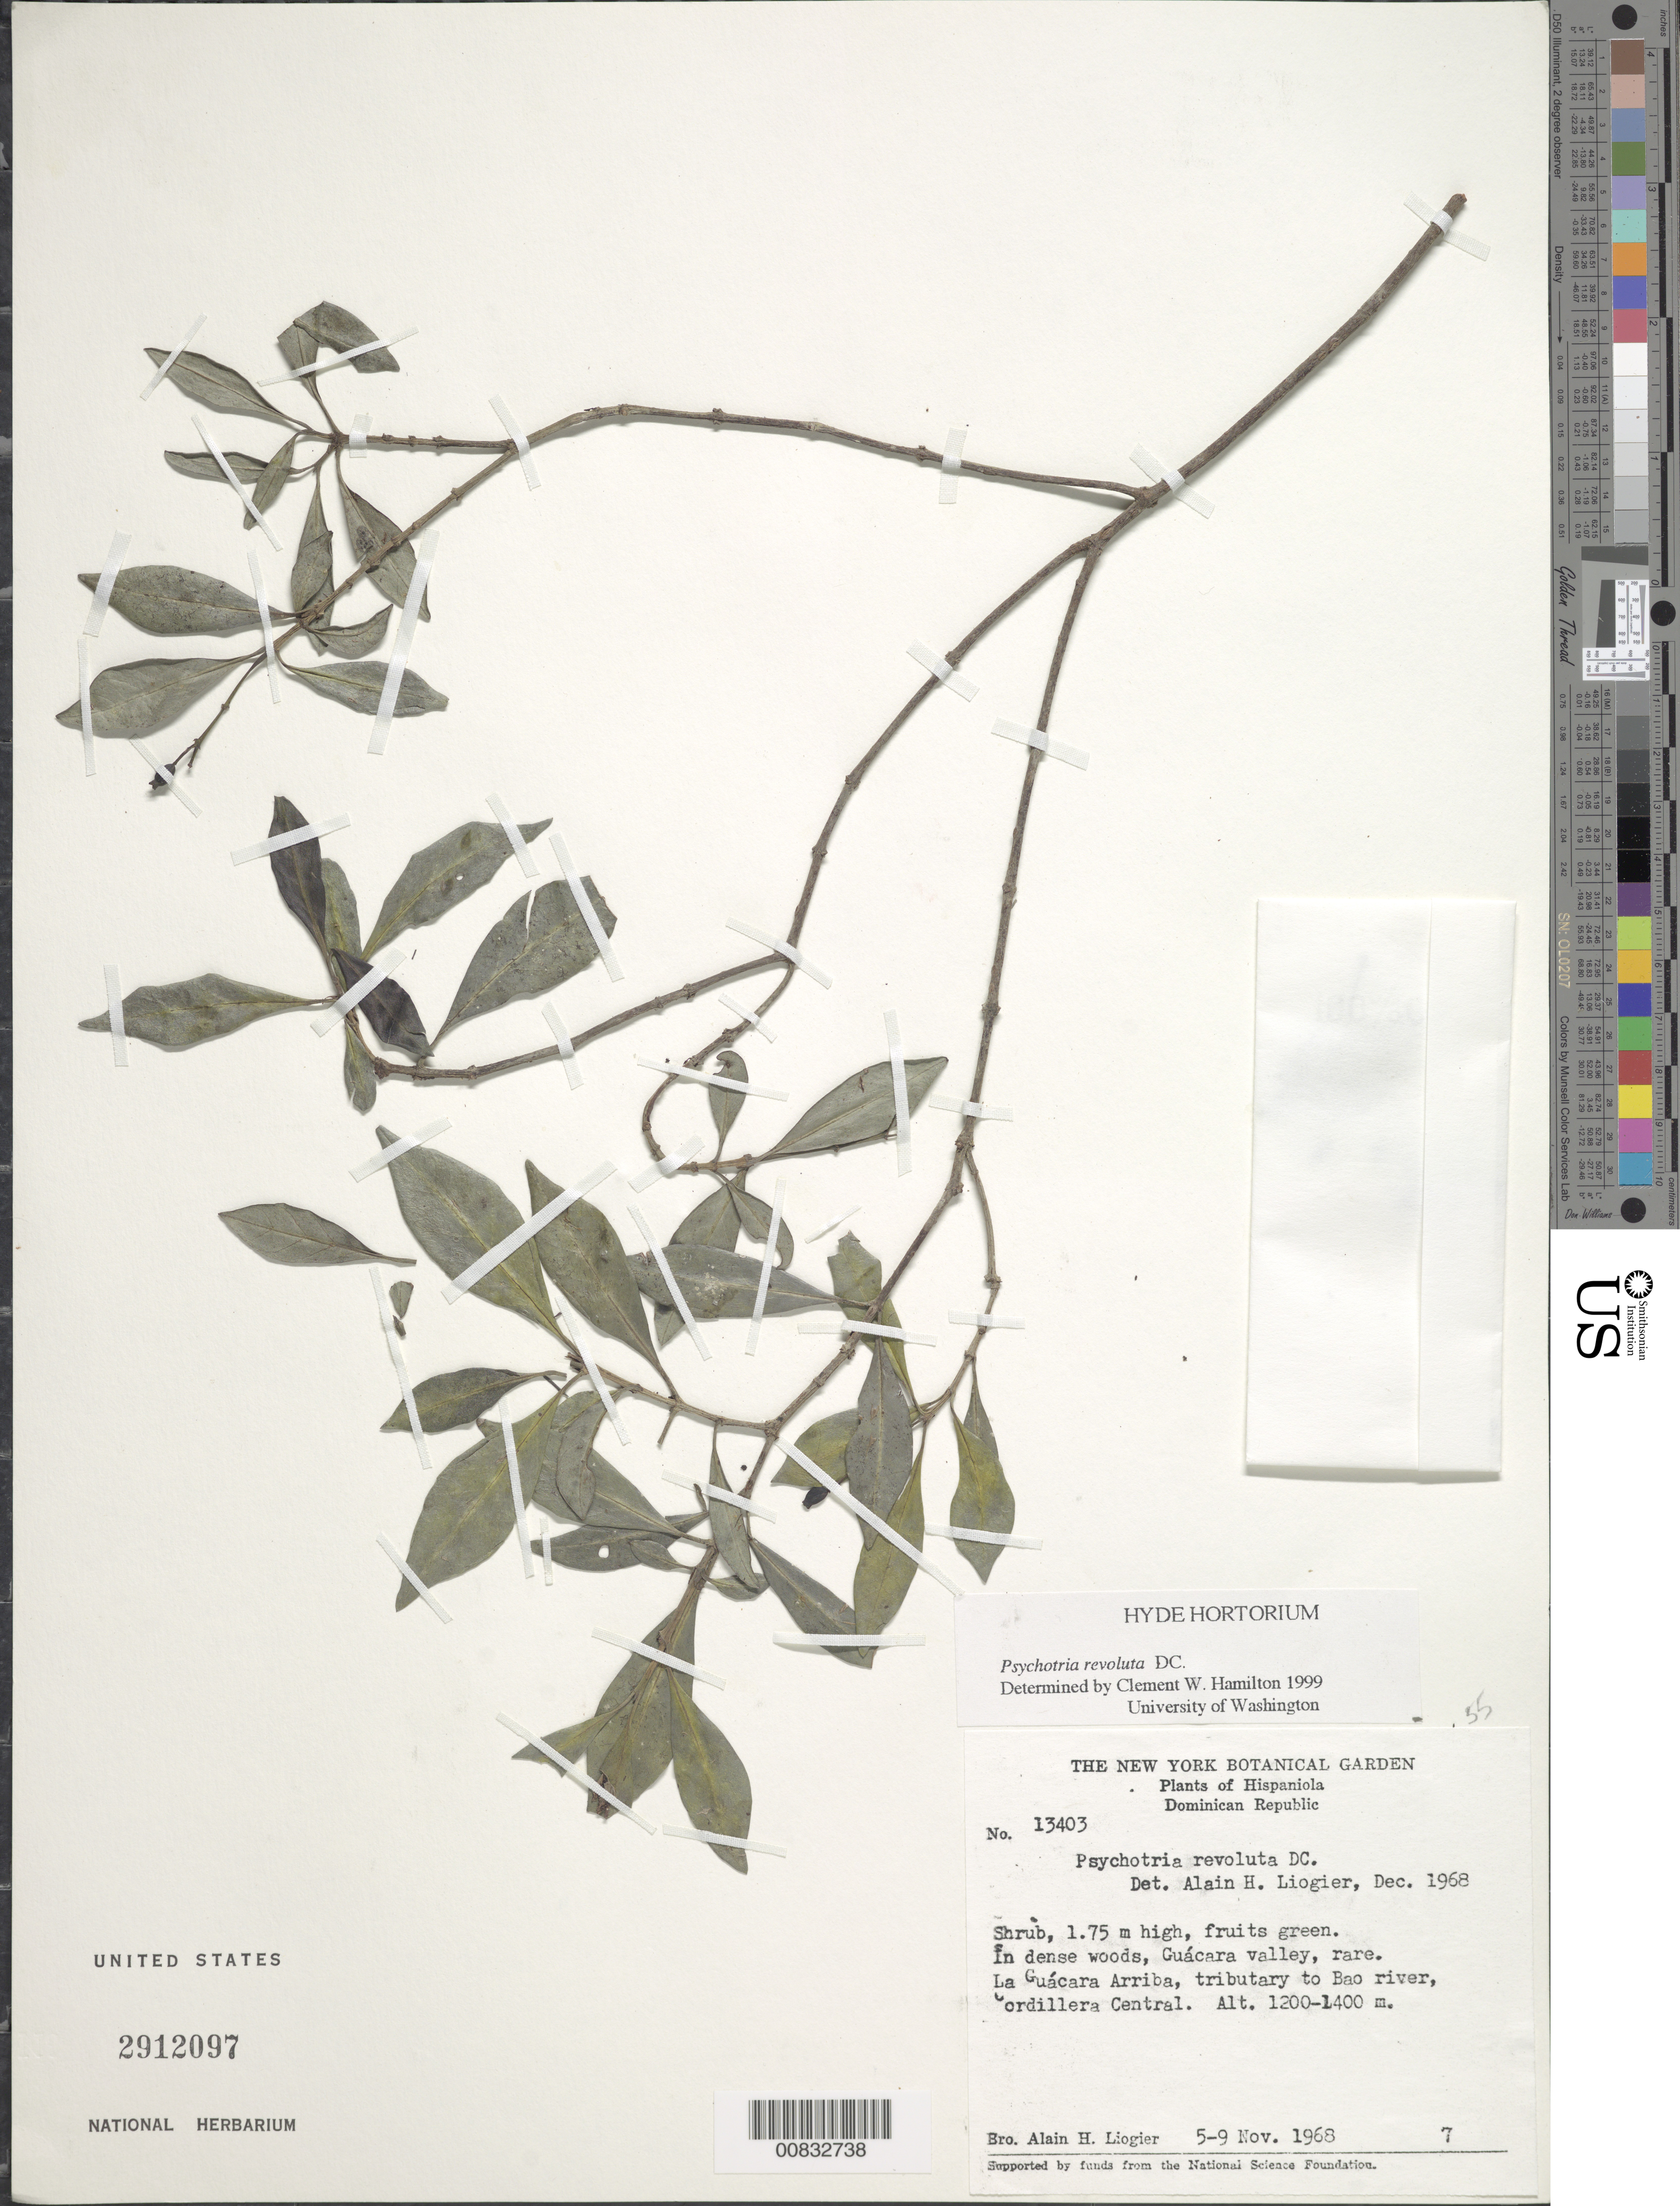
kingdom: Plantae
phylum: Tracheophyta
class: Magnoliopsida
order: Gentianales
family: Rubiaceae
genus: Psychotria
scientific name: Psychotria revoluta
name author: DC.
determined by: Hamilton, C. W.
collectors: A. H. Liogier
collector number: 13403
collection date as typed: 05 Nov 1968 to 09 Nov 1968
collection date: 1968-11-05/1968-11-09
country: Dominican Republic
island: Hispaniola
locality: Guácara, valley, La Guácara Arriba, tributary to Bao river, Cordillera Central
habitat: In dense woods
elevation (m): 1200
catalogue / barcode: US 2912097